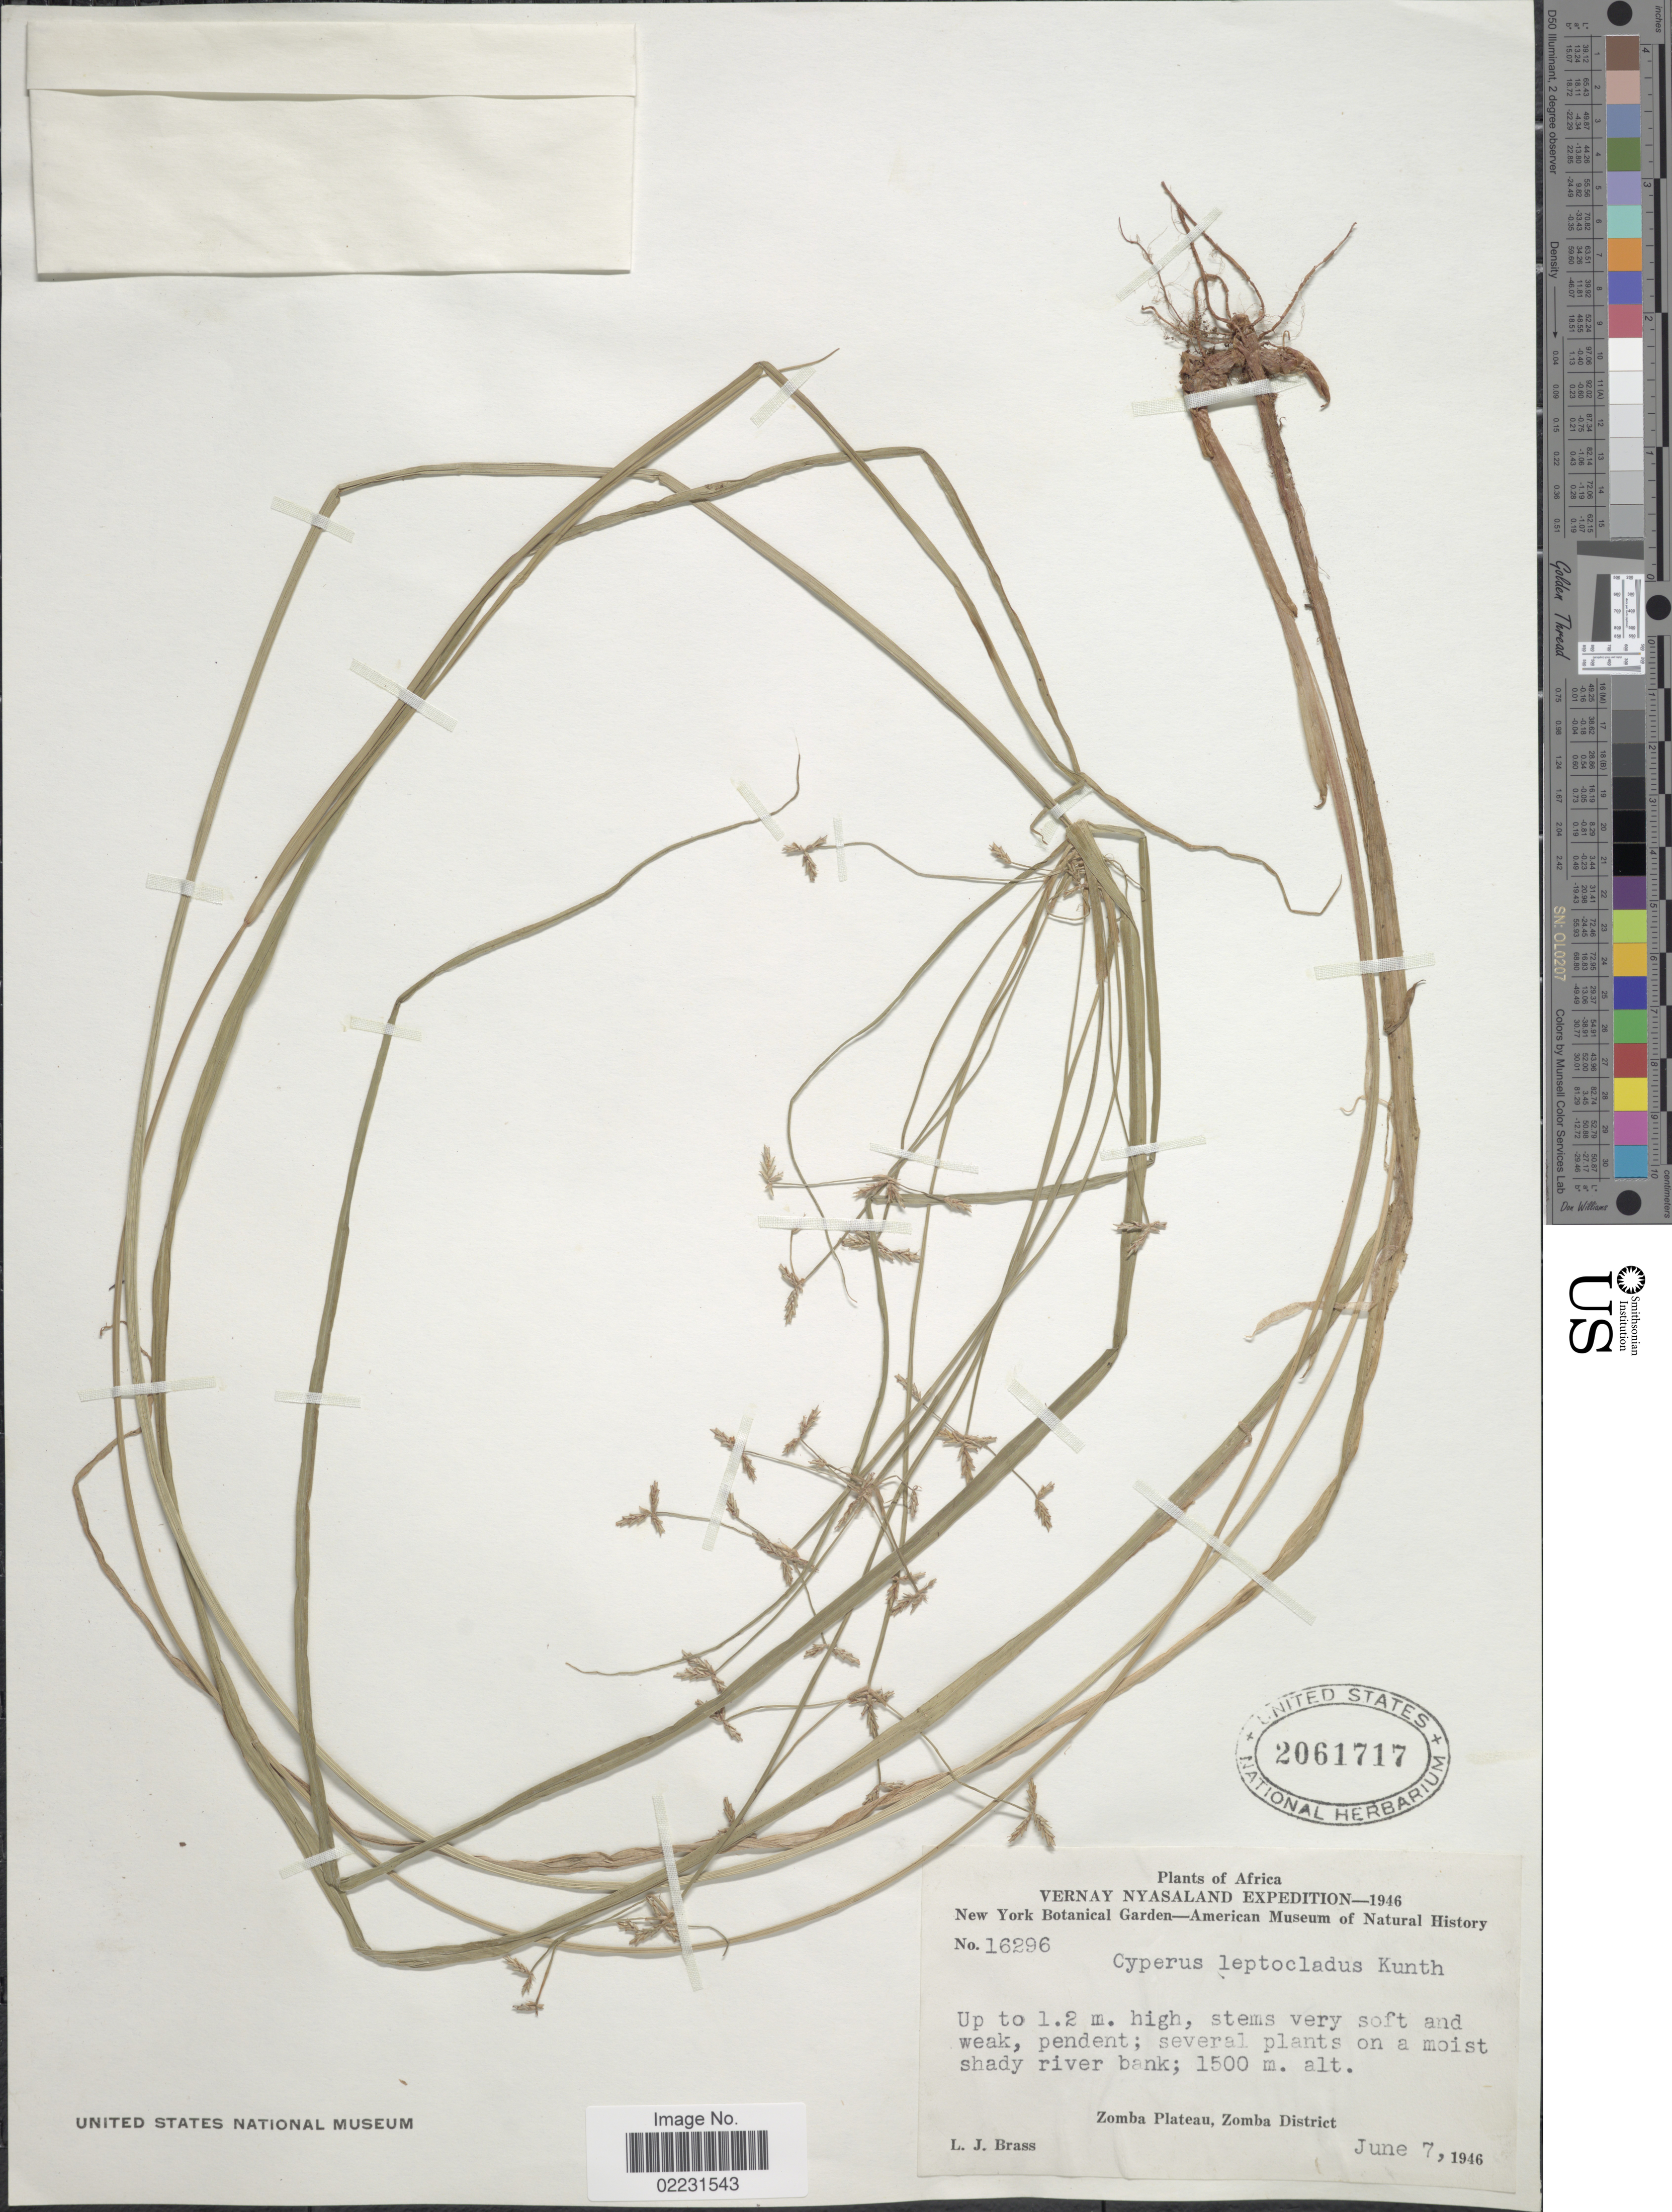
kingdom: Plantae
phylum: Tracheophyta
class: Liliopsida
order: Poales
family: Cyperaceae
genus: Cyperus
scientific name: Cyperus leptocladus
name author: Kunth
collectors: L. J. Brass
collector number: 16296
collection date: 1946-06-07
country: Malawi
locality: Nyasaland. On a moist shady river bank, Zomba Plateau, Zomba District.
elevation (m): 1500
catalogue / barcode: US 2061717